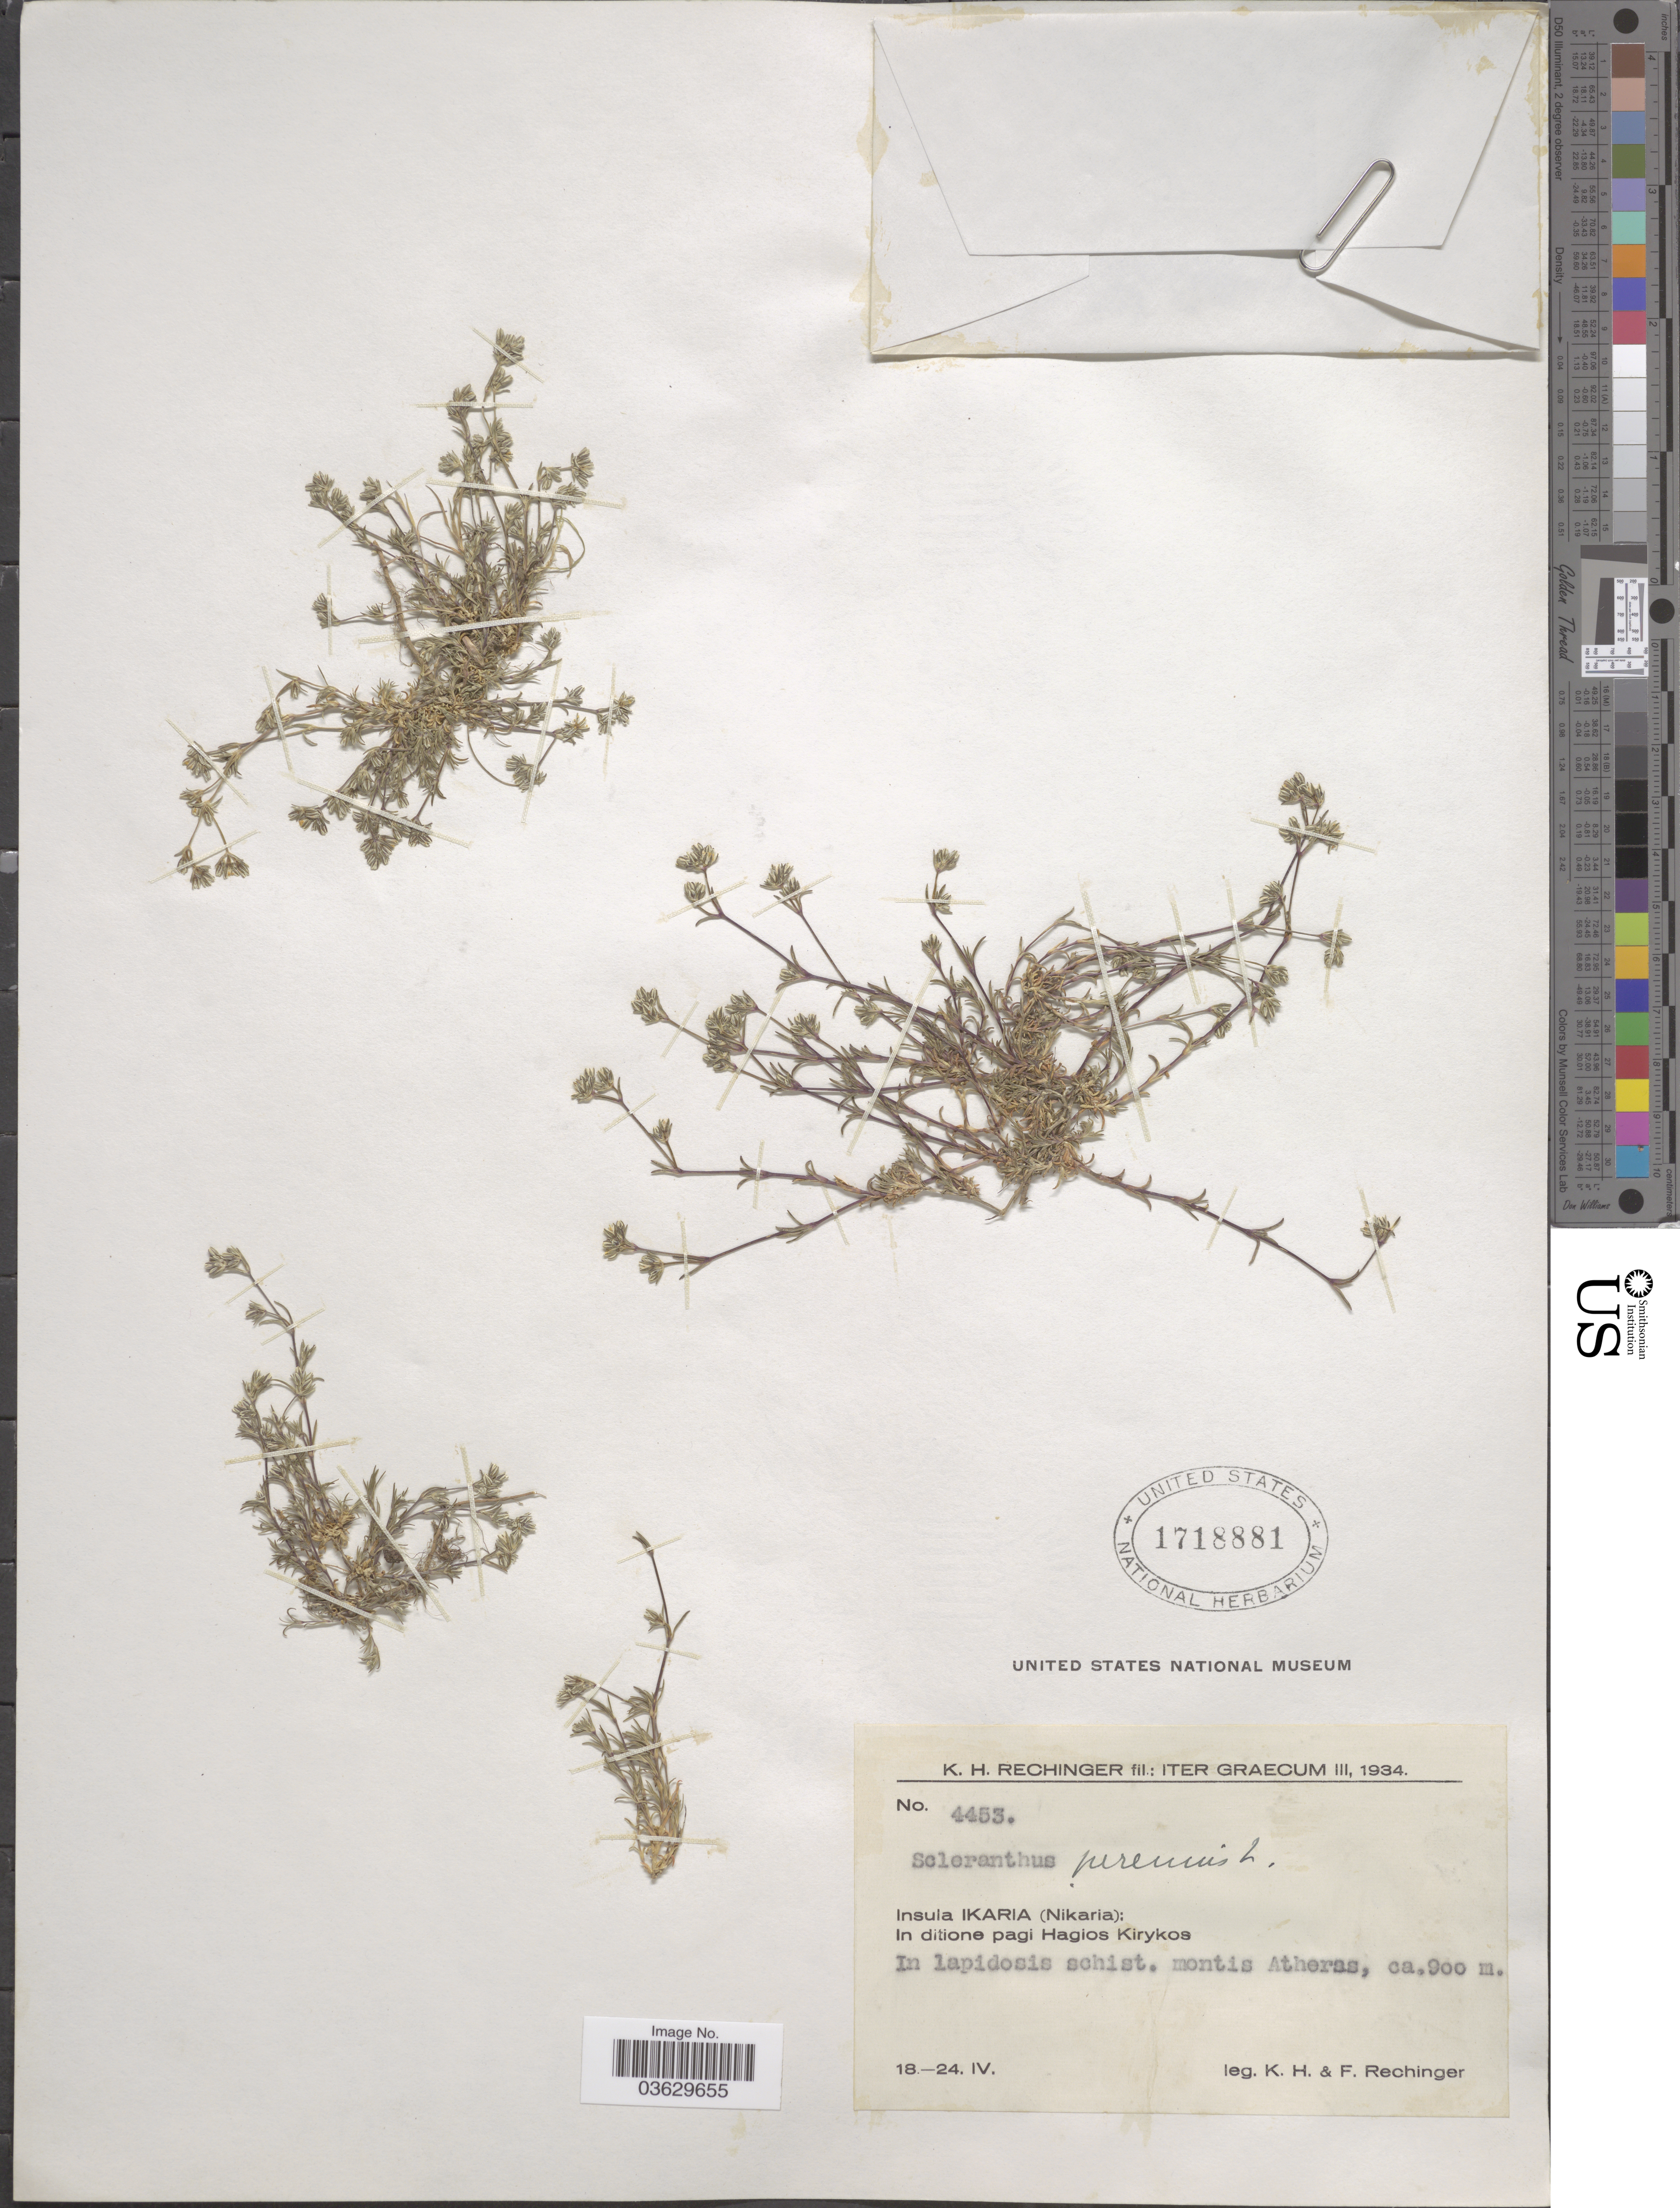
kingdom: Plantae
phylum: Tracheophyta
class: Magnoliopsida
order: Caryophyllales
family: Caryophyllaceae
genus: Scleranthus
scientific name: Scleranthus perennis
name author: L.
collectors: K. H. Rechinger & F. Rechinger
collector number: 4453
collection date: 1934-04-18/1934-04-24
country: Greece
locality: Iter Graecum. Insula Ikaria (Nikaria): In ditione pagi Hagios Kirykos. Montis Atheras.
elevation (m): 900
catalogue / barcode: US 1718881